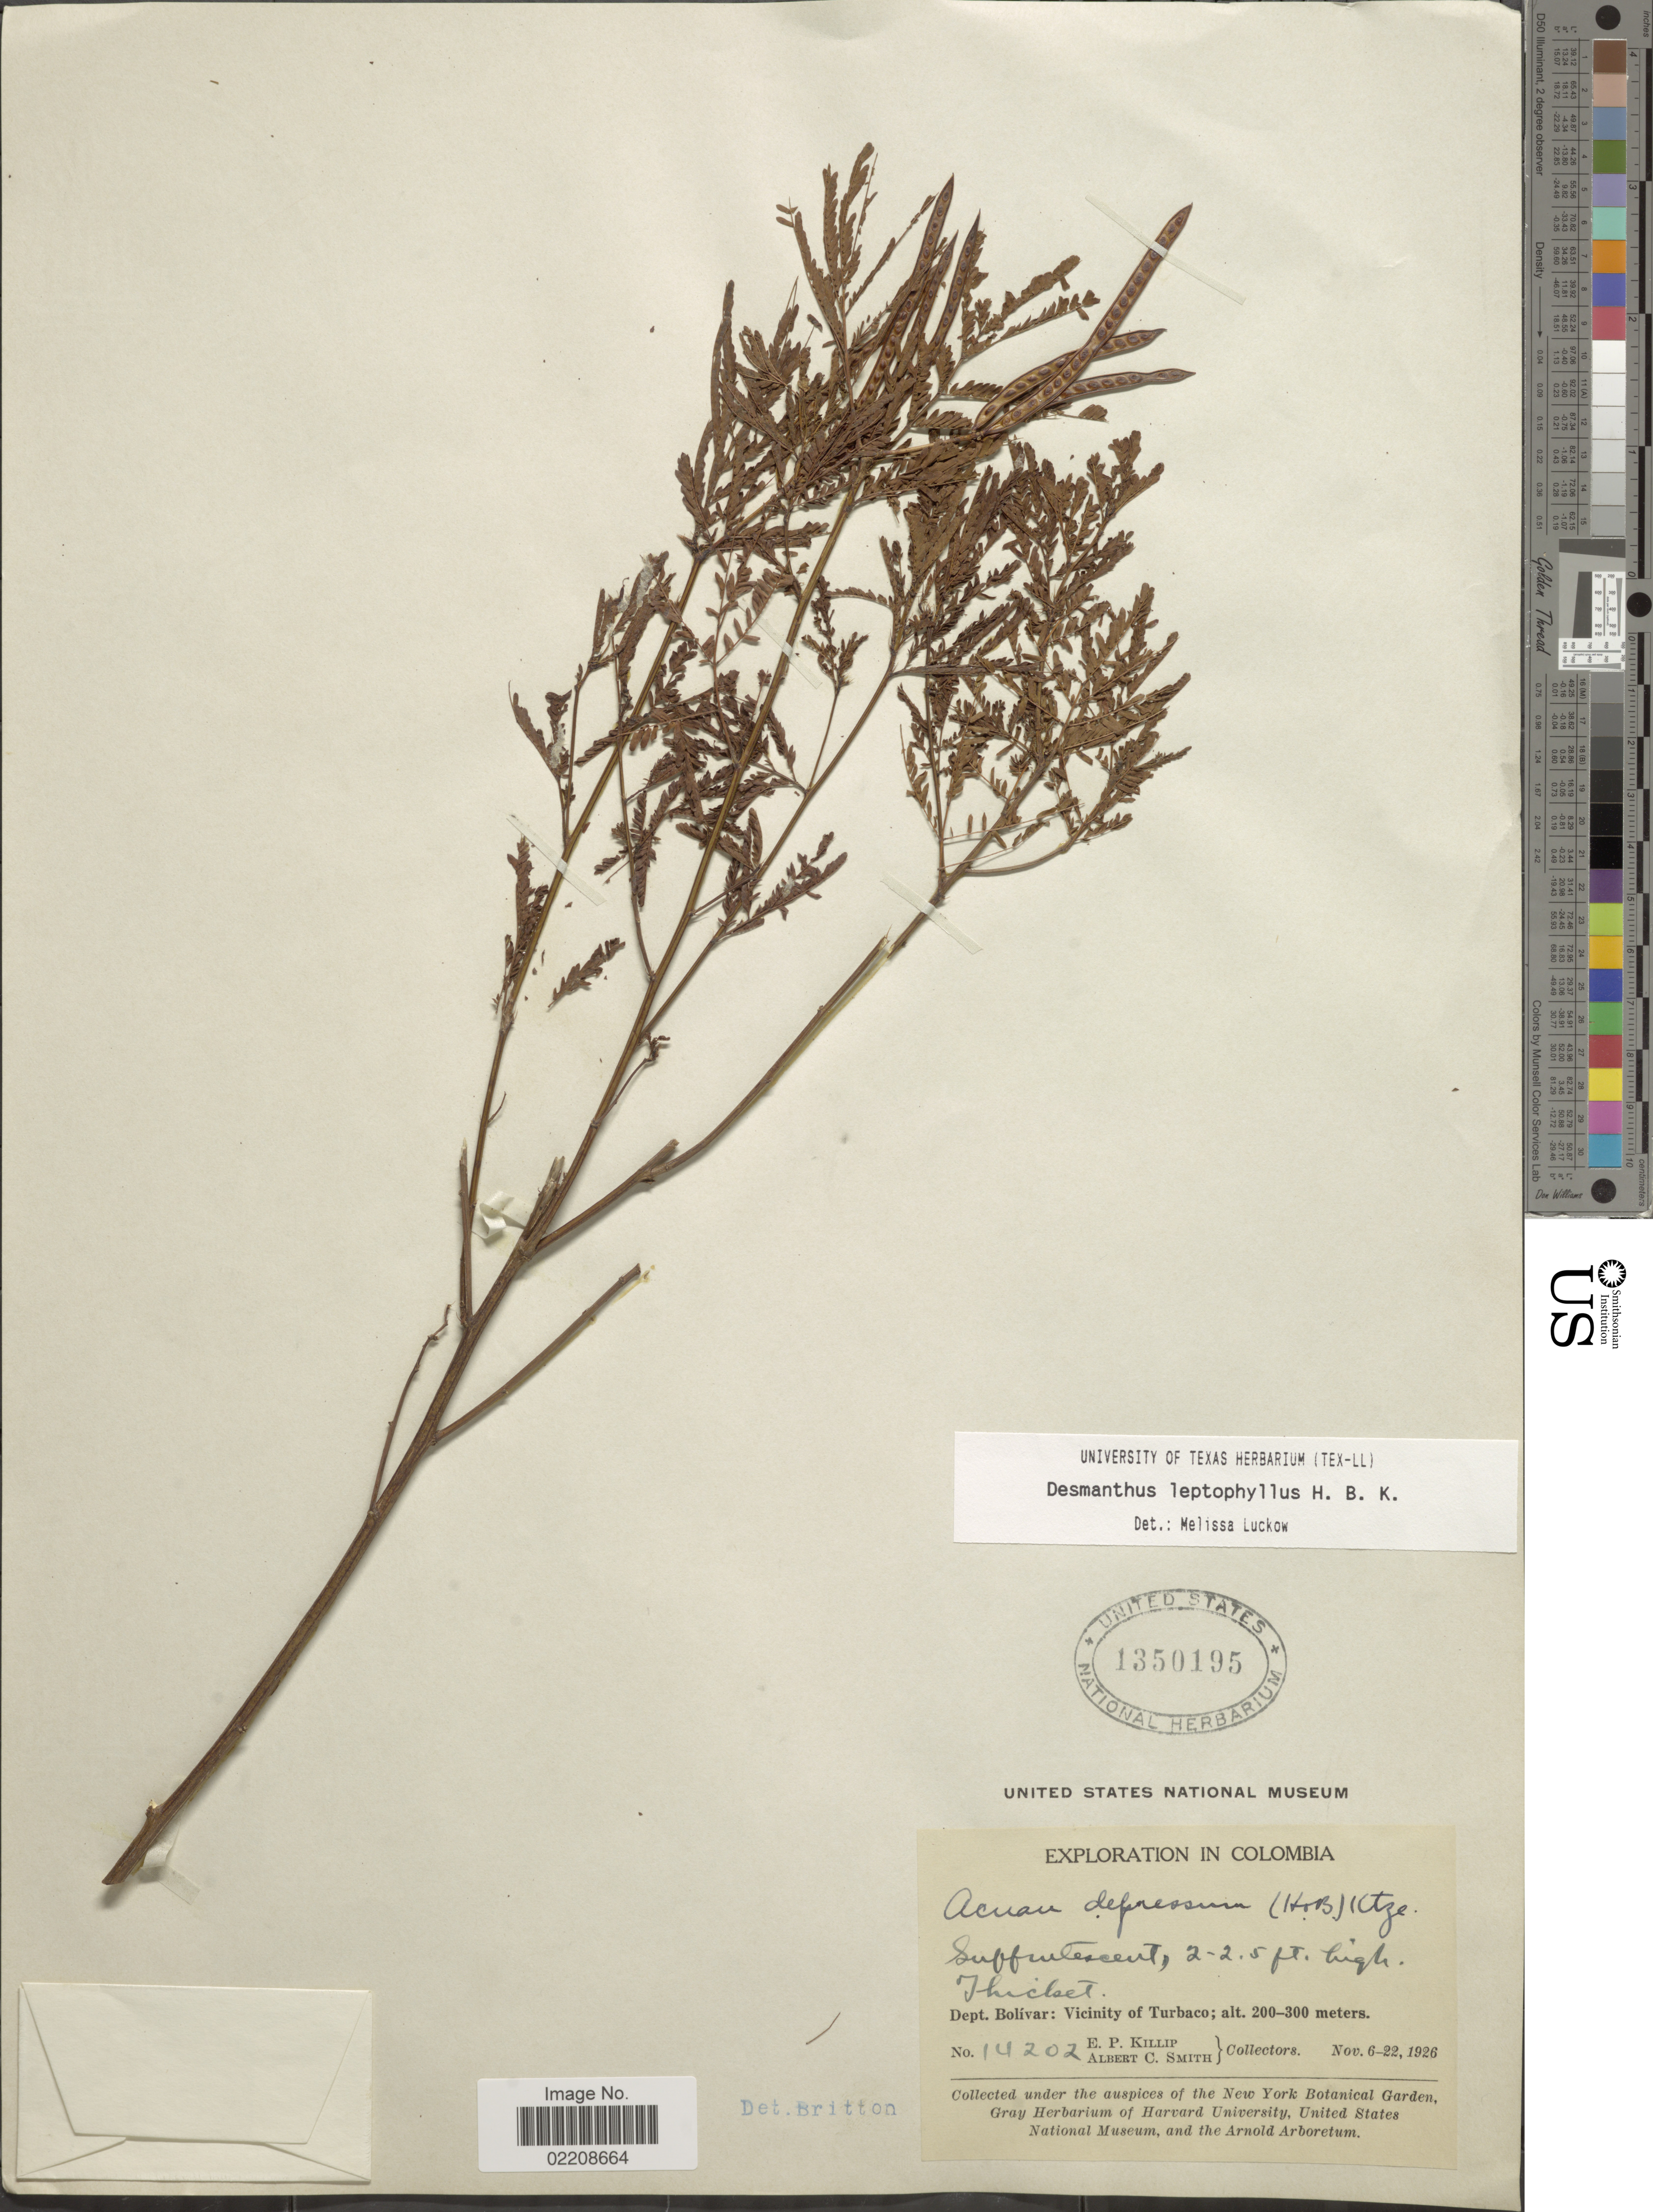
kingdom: Plantae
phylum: Tracheophyta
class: Magnoliopsida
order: Fabales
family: Fabaceae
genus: Desmanthus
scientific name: Desmanthus leptophyllus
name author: Kunth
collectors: E. P. Killip & A. C. Smith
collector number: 14202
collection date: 1926-11-06/1926-11-22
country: Colombia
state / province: Bolívar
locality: Dept. Bolívar: Vicinity of Turbaco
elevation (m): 200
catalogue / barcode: US 1350195